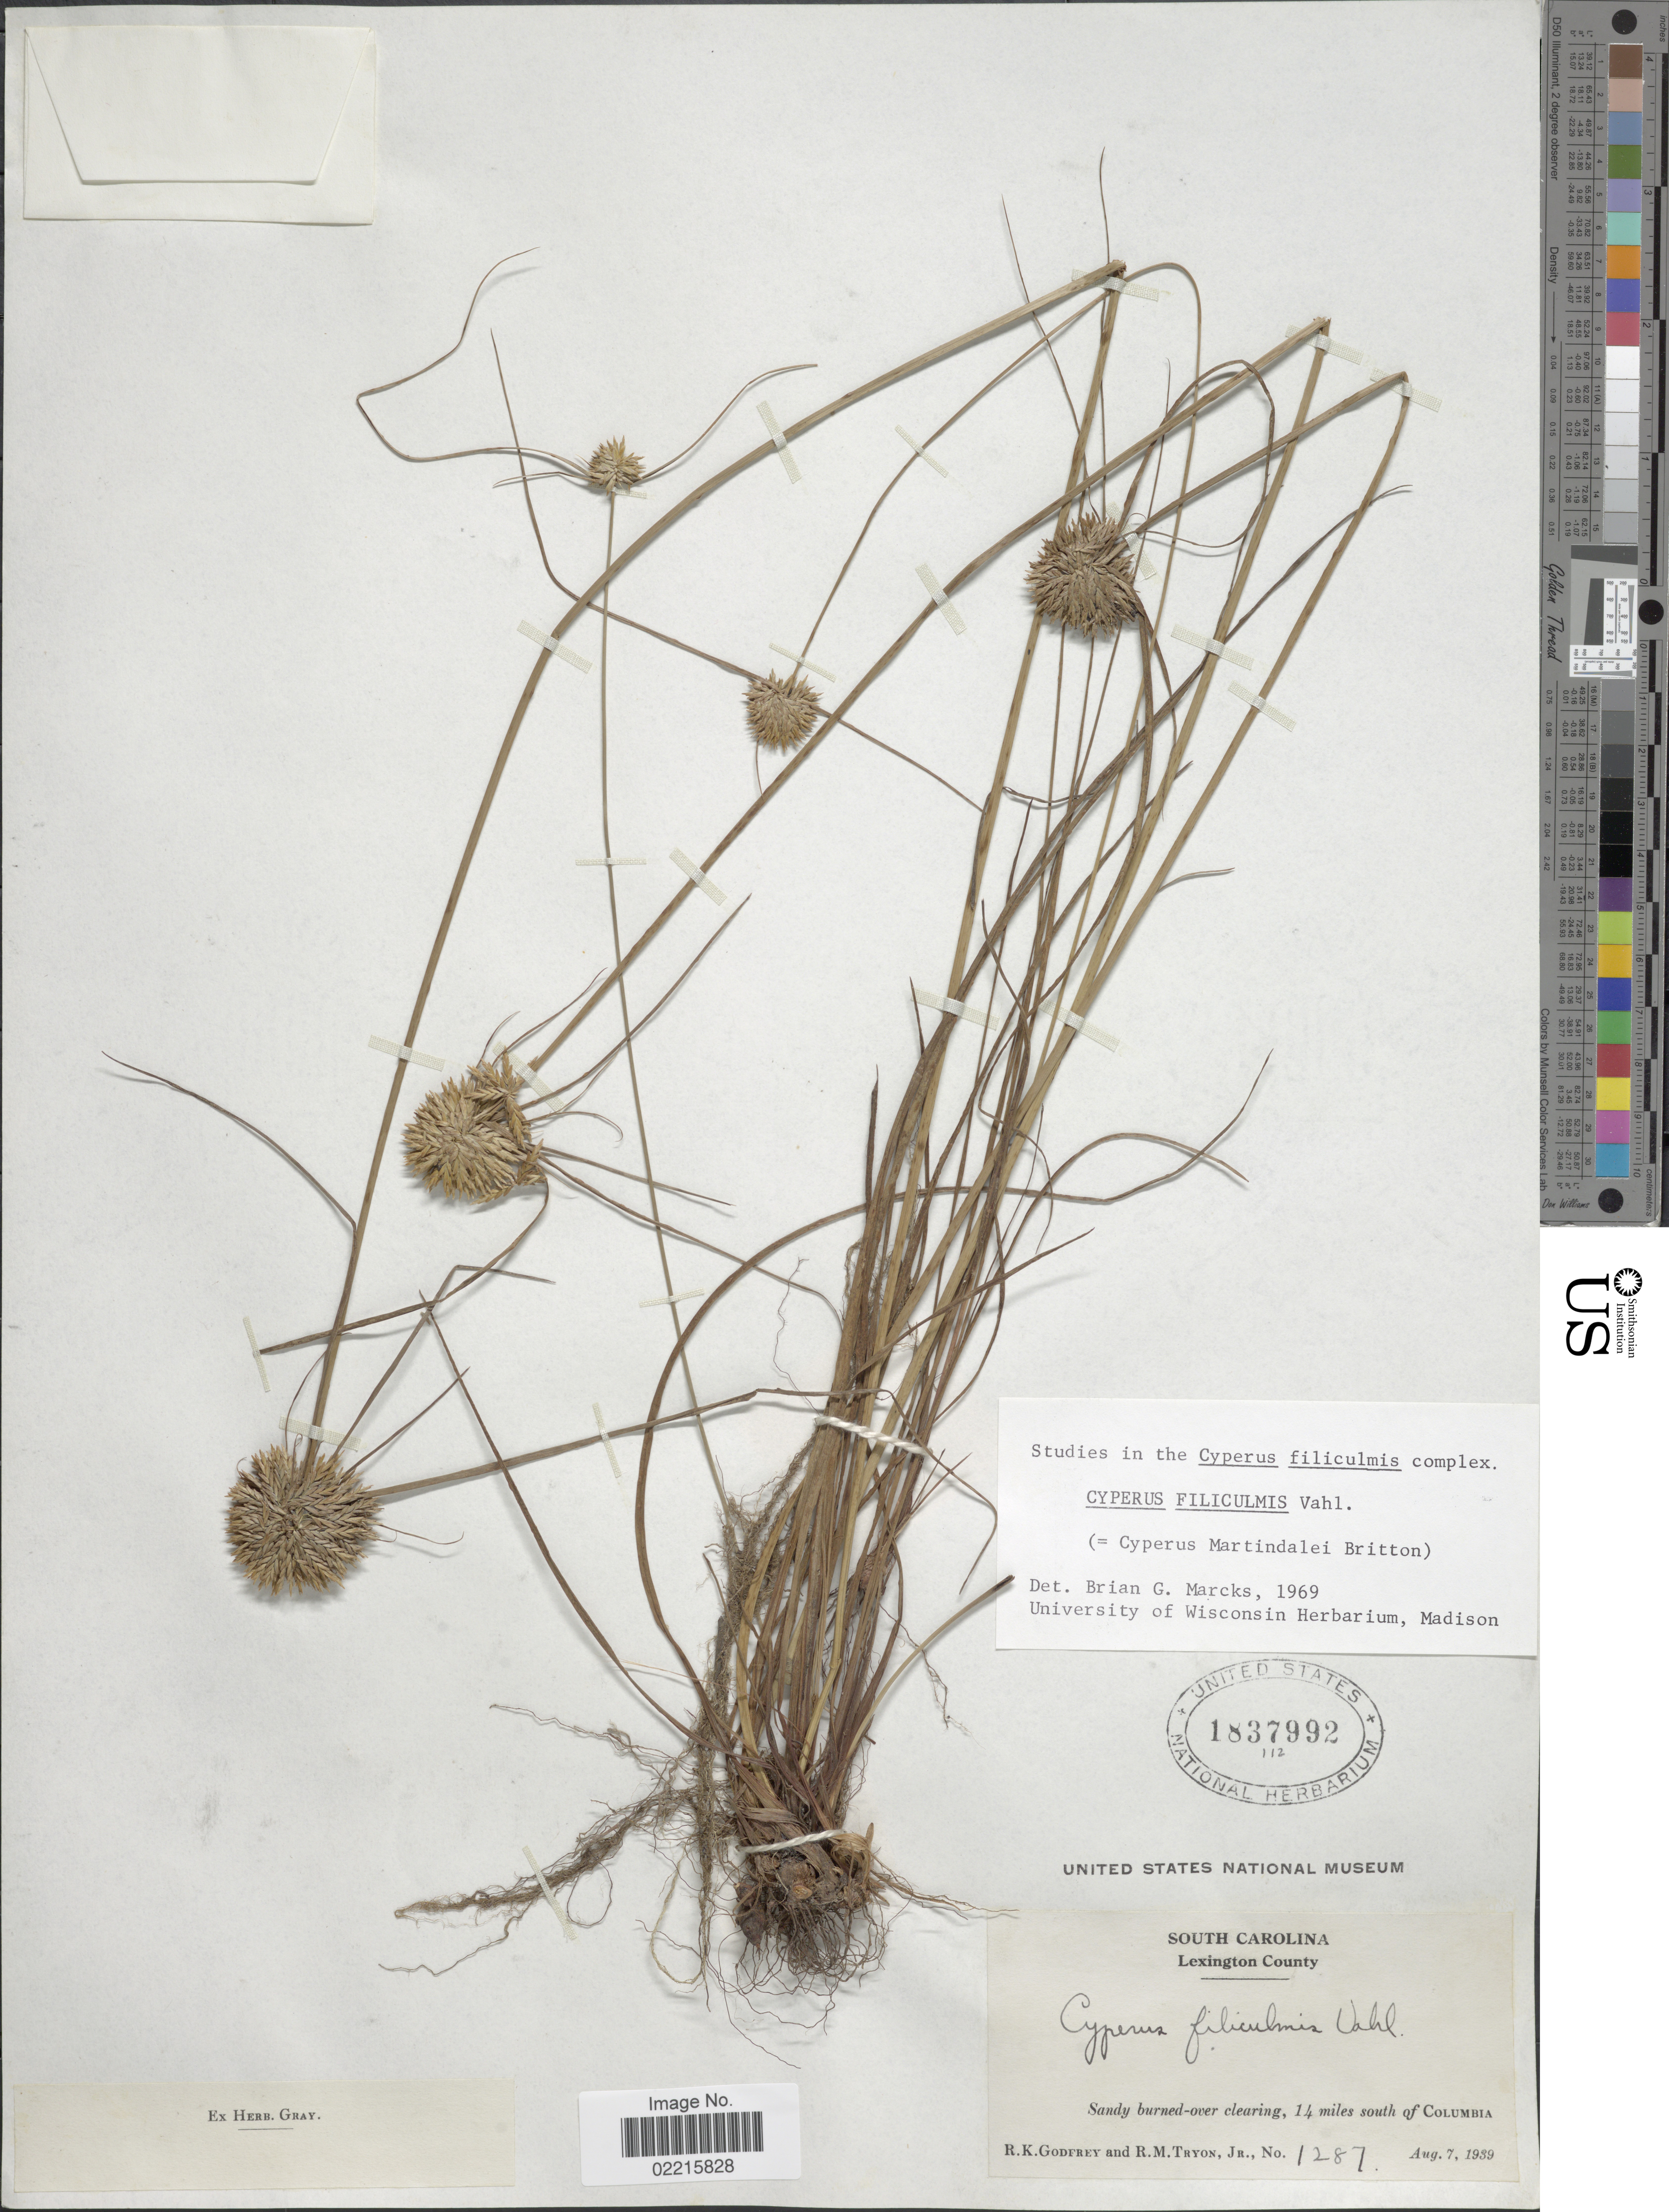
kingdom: Plantae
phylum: Tracheophyta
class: Liliopsida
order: Poales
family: Cyperaceae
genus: Cyperus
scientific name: Cyperus filiculmis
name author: Vahl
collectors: R. K. Godfrey & R. M. Tryon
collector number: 1287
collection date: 1939-08-07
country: United States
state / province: South Carolina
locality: Lexington County. Sandy burned-over clearing, 14 miles south of Columbia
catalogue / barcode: US 1837992